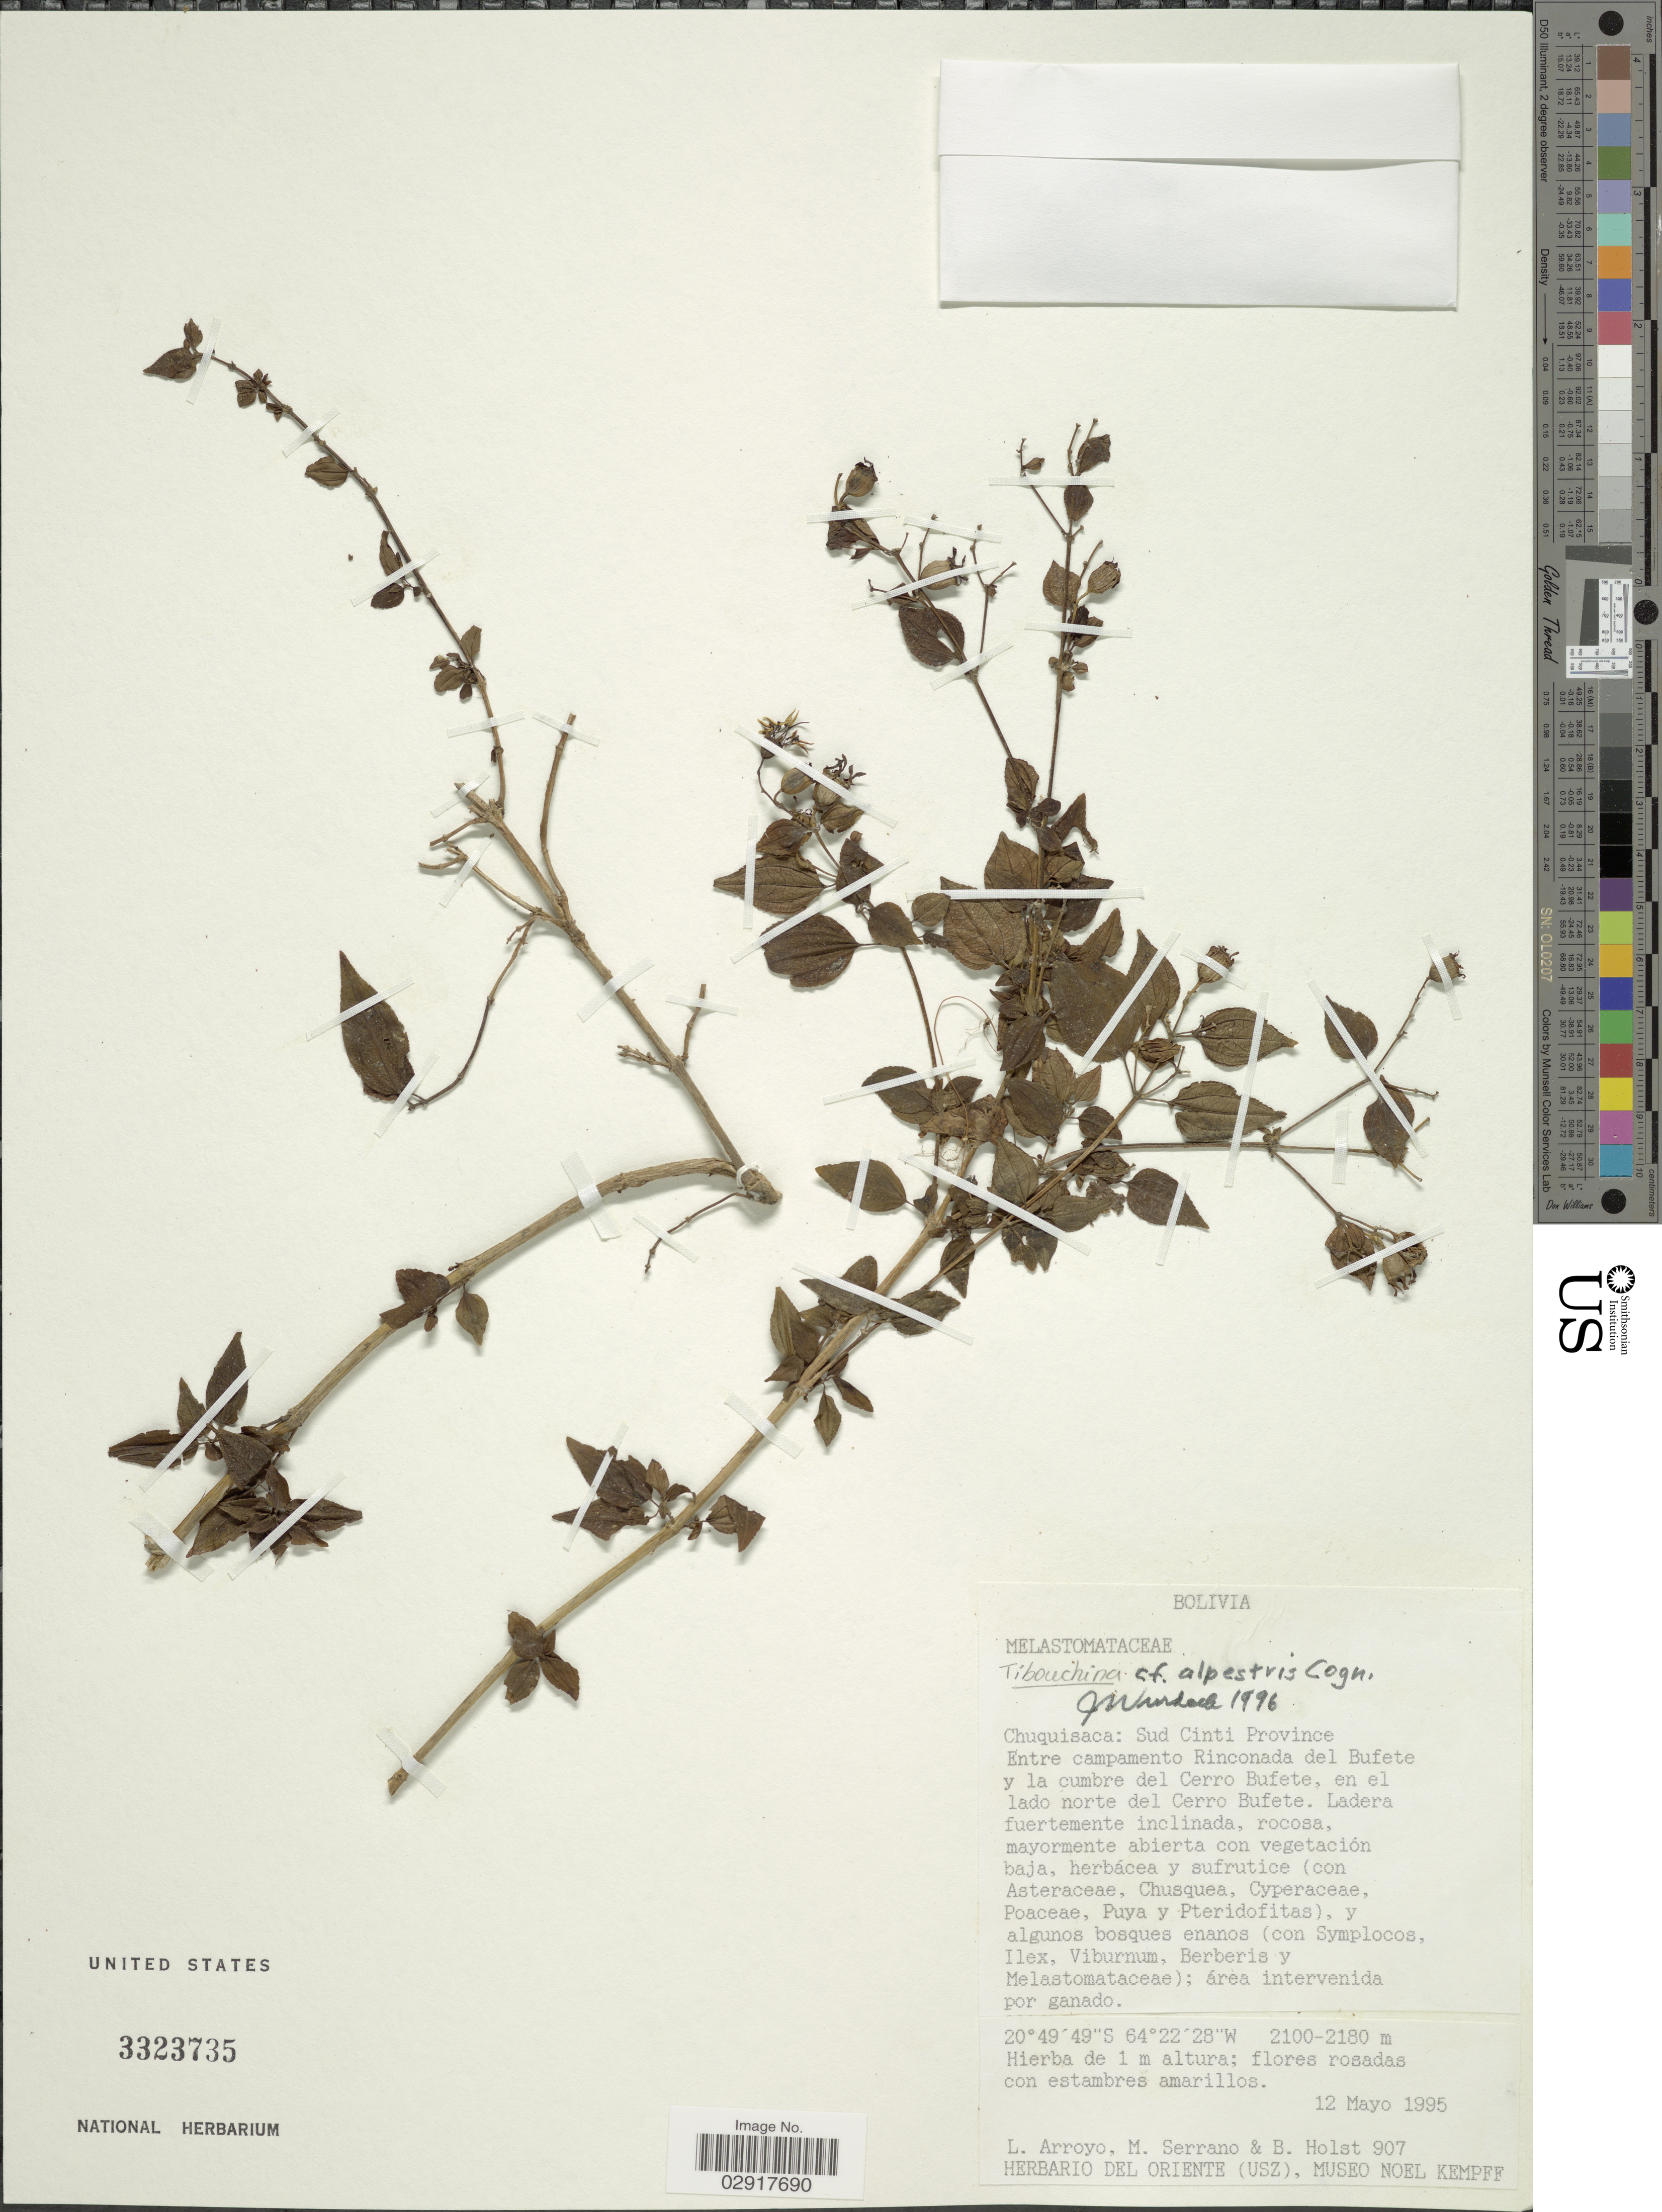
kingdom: Plantae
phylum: Tracheophyta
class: Magnoliopsida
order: Myrtales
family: Melastomataceae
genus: Chaetogastra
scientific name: Chaetogastra brachyphylla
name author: (Gleason) P.J.F. Guim. & Michelang.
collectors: L. Arroyo, M. Serrano & B. Holst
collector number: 907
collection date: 1995-05-12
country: Bolivia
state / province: Chuquisaca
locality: Sud Cinti Province. Entre campamento Rinconada del Bufete y la cumbre del Cerro Bufete, en el lado norte del Cerro Bufete.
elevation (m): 2100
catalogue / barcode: US 3323735